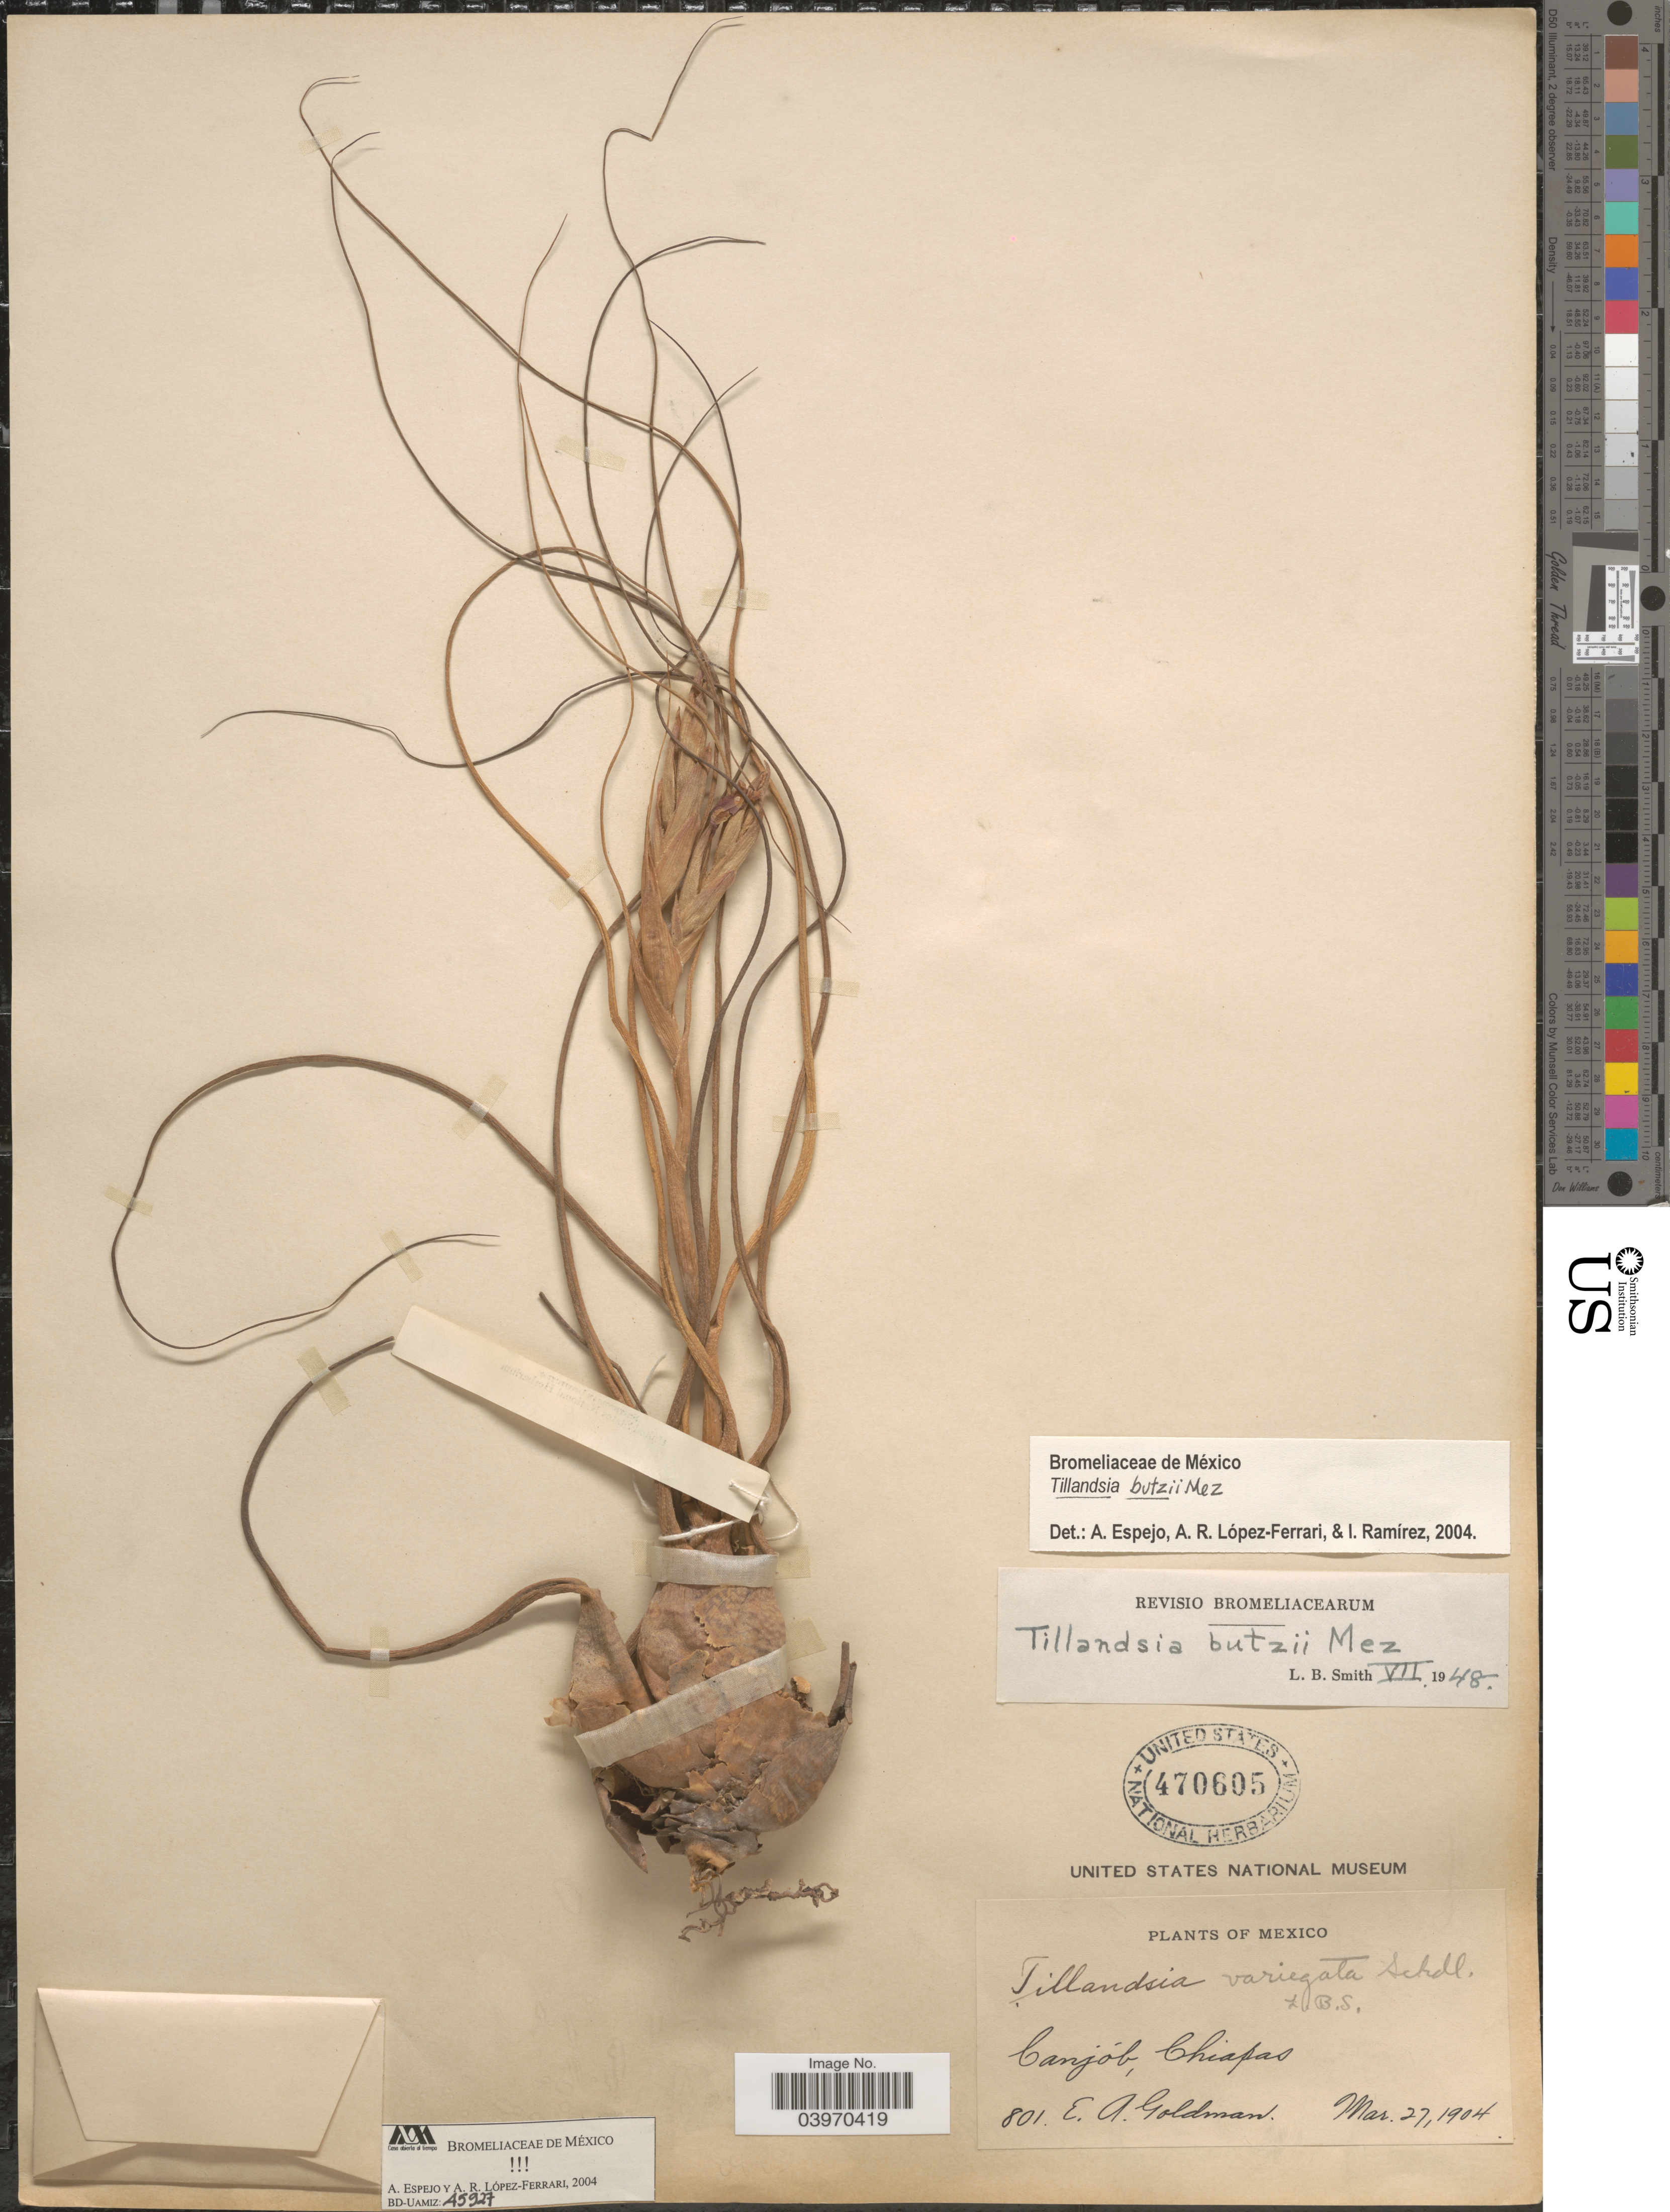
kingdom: Plantae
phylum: Tracheophyta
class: Liliopsida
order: Poales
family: Bromeliaceae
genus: Tillandsia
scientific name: Tillandsia butzii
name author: Mez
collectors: E. A. Goldman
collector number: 801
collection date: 1904-03-27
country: Mexico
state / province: Chiapas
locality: Canjob.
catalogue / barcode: US 470605